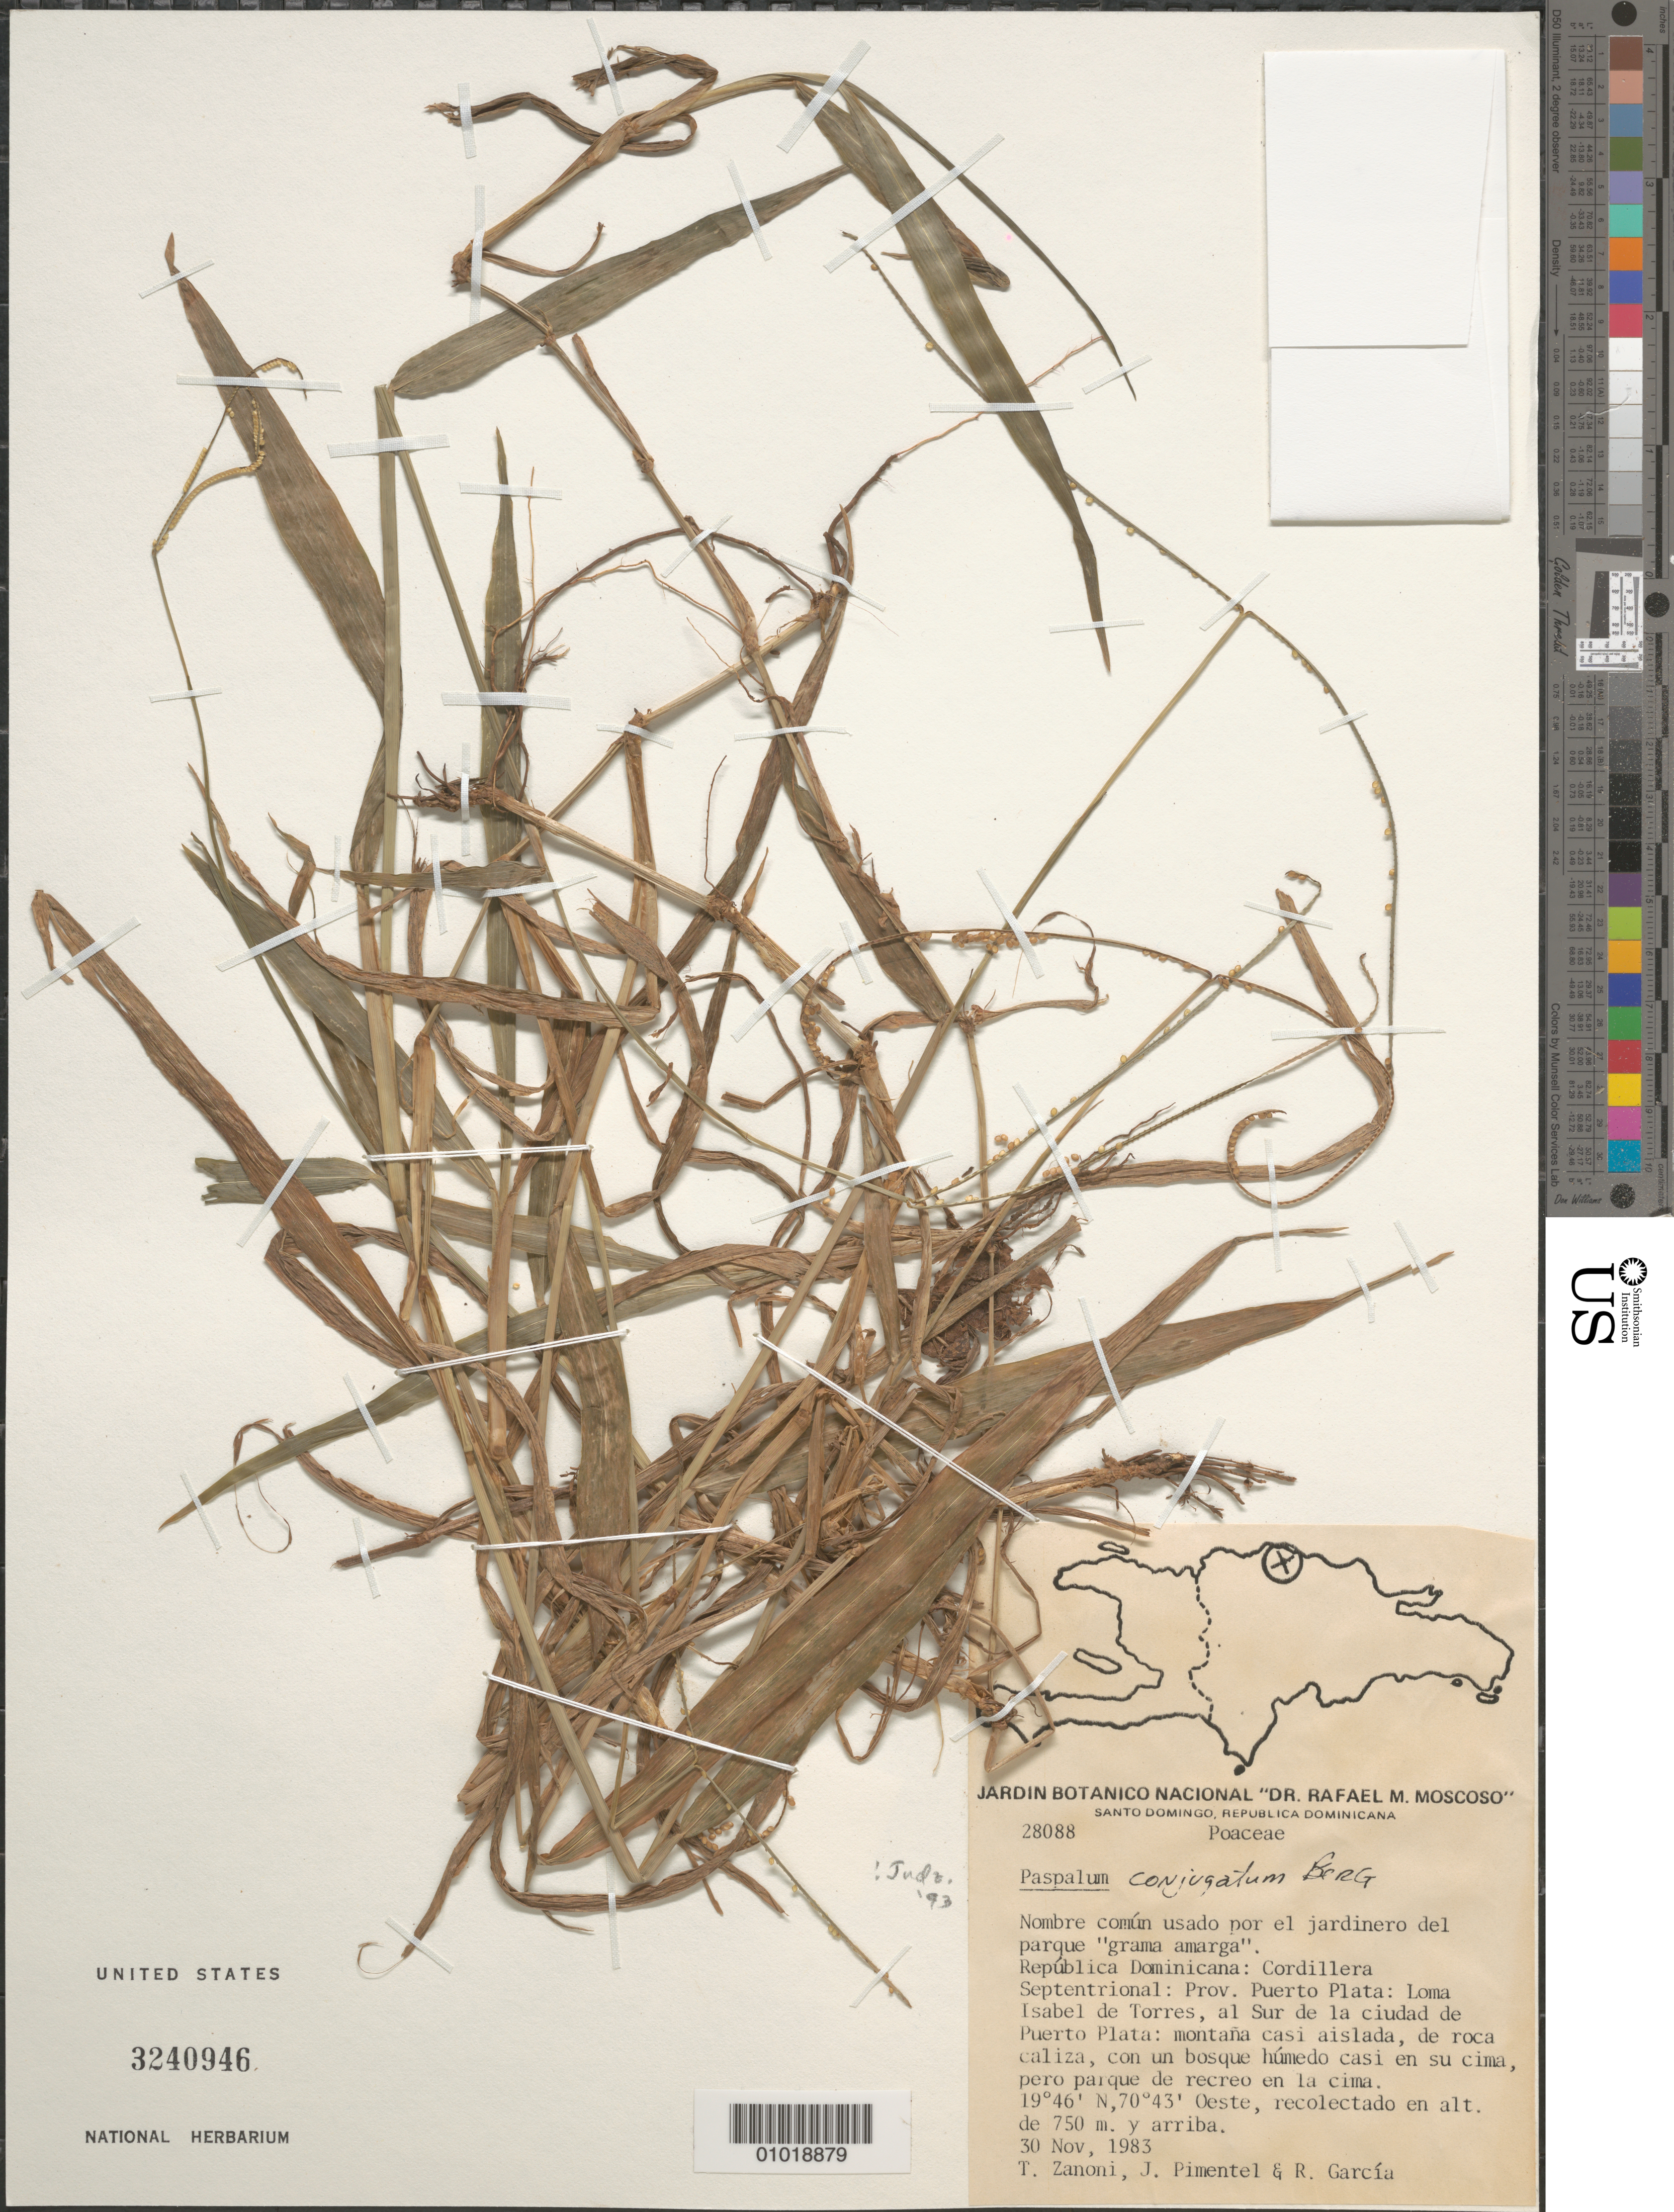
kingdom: Plantae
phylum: Tracheophyta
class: Liliopsida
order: Poales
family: Poaceae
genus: Paspalum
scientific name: Paspalum conjugatum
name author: P.J. Bergius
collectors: T. A. Zanoni, J. Pimentel & R. G. García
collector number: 28088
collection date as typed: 30 Nov 1983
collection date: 1983-11-30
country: Dominican Republic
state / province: Puerto Plata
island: Hispaniola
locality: Isabel de Torres hill, South of the city of Puerto Plata, a mountain almost isolated,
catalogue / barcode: US 3240946